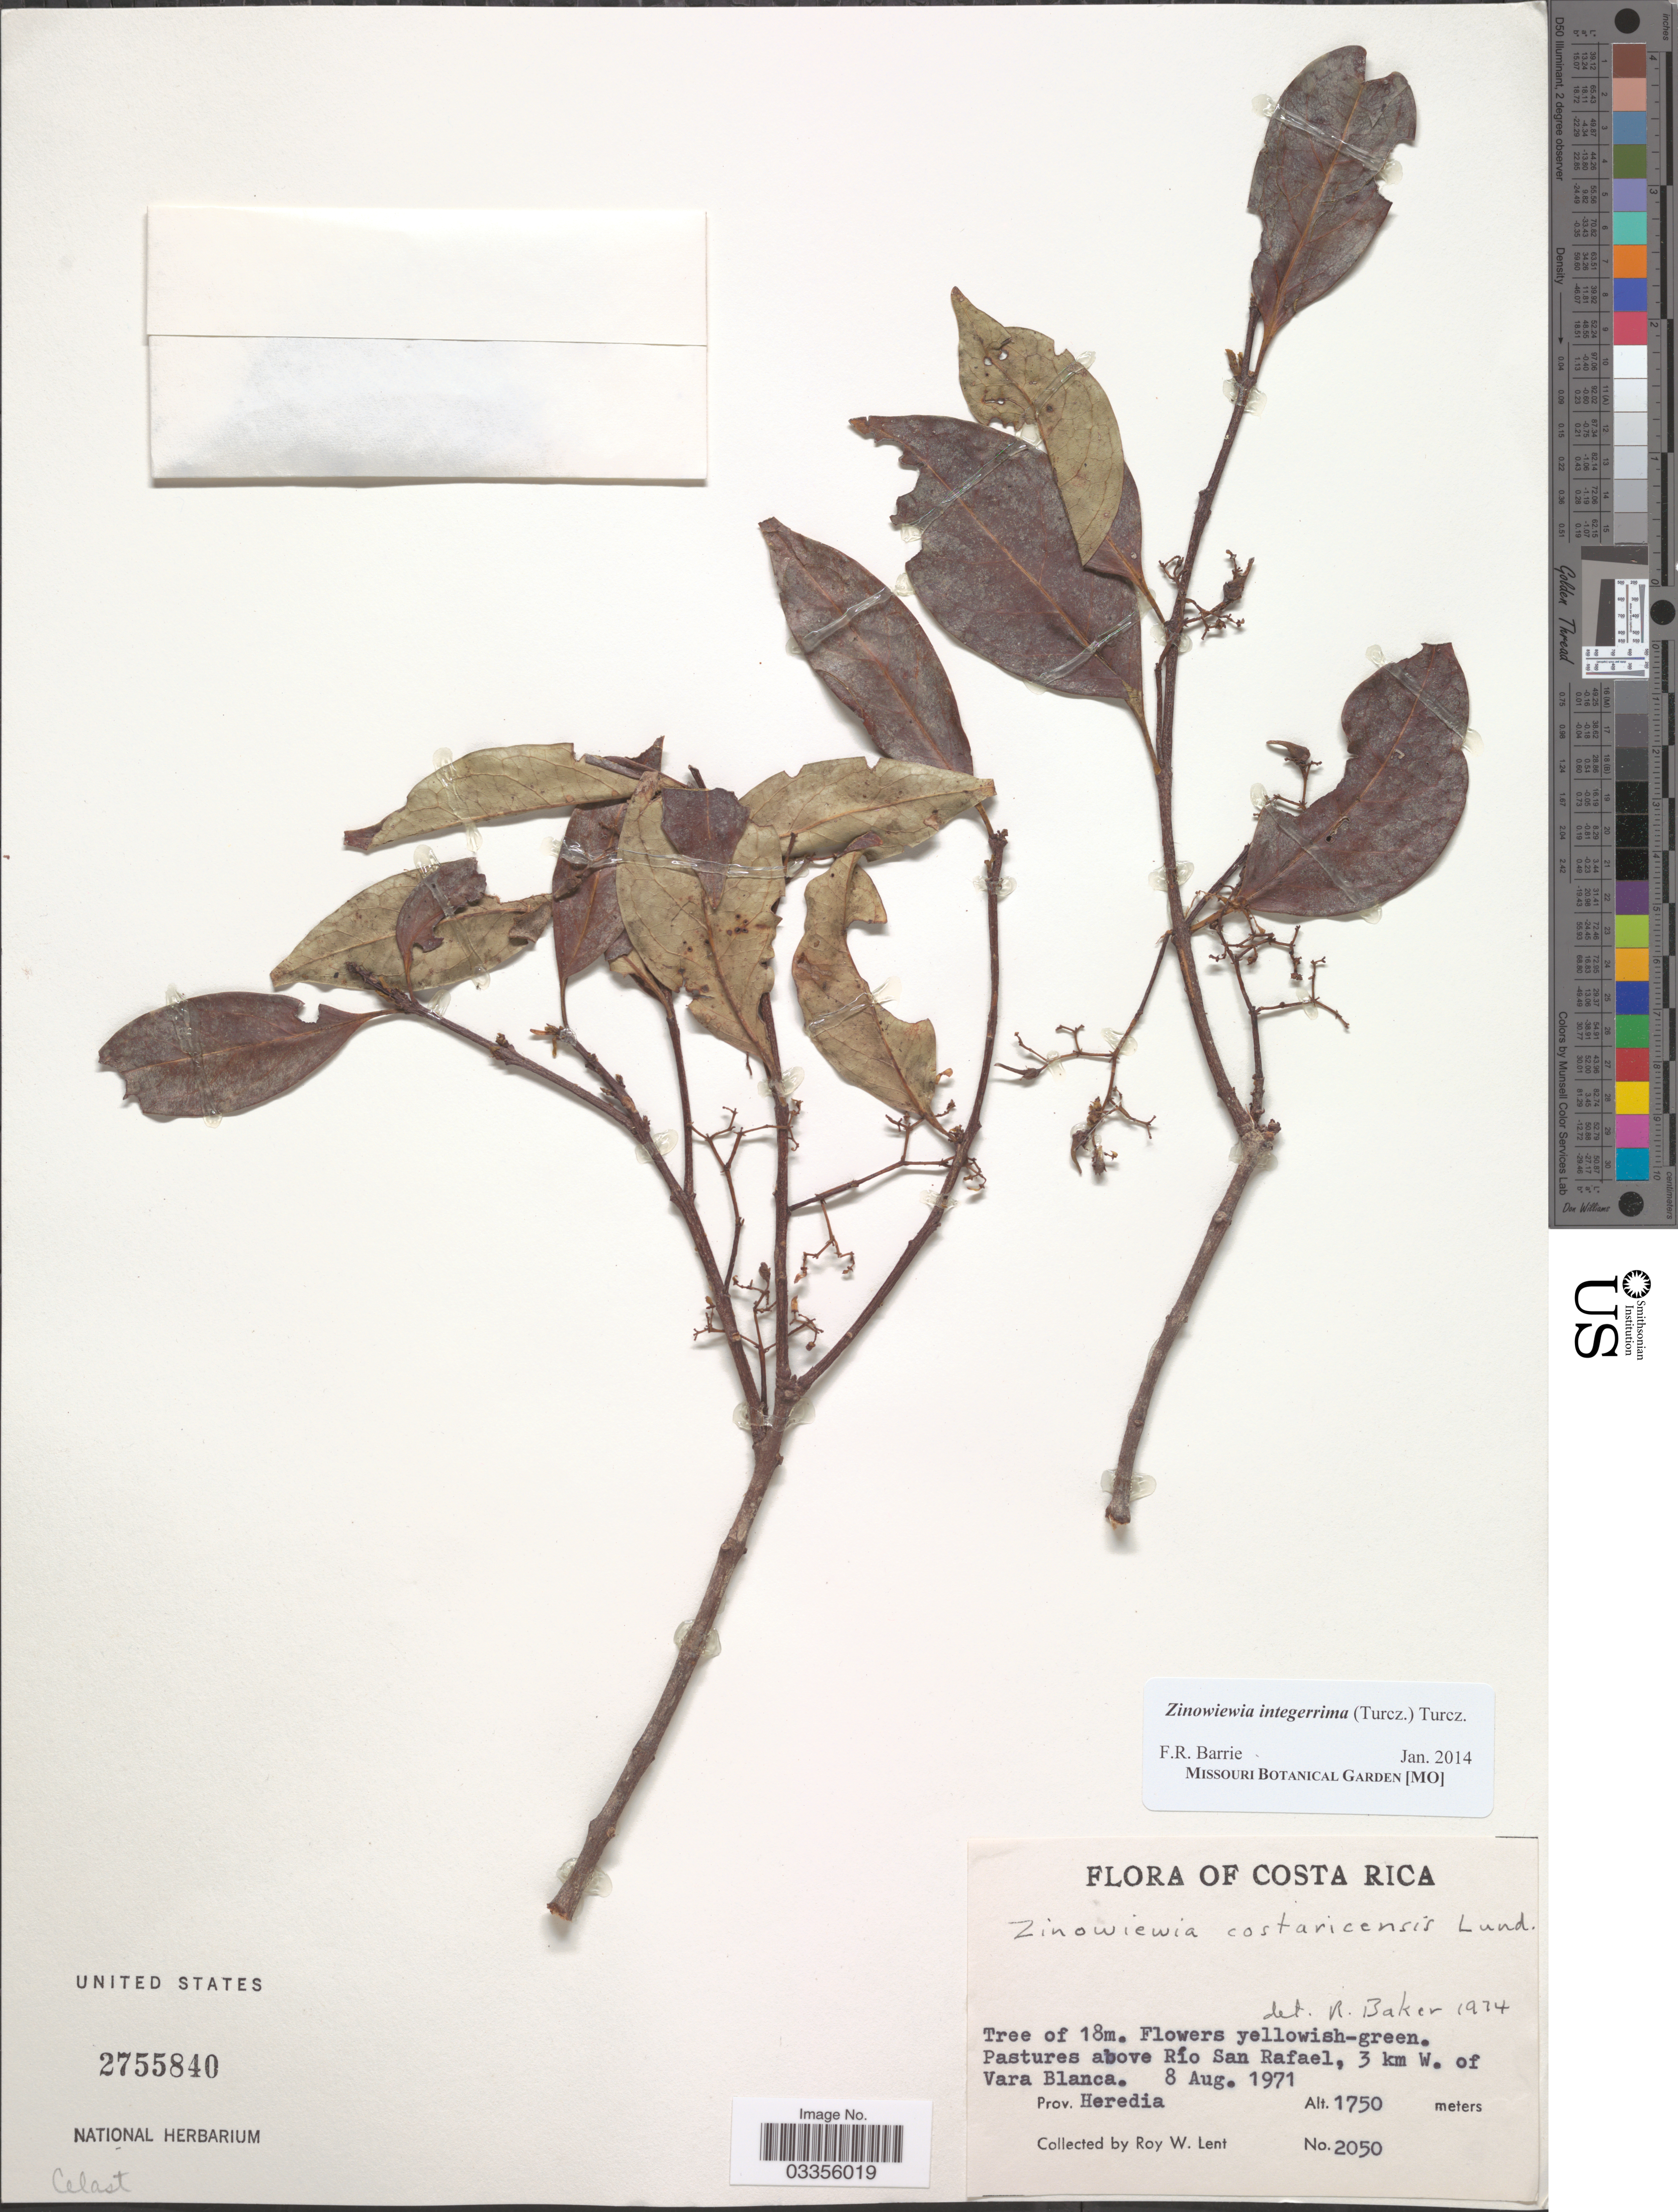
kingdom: Plantae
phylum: Tracheophyta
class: Magnoliopsida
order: Celastrales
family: Celastraceae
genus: Zinowiewia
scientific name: Zinowiewia integerrima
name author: (Turcz.) Turcz.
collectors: R. W. Lent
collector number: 2050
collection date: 1971-08-08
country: Costa Rica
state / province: Heredia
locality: Pastures above Río San Rafael, 3 km W. of Vara Blanca.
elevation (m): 1750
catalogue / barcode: US 2755840